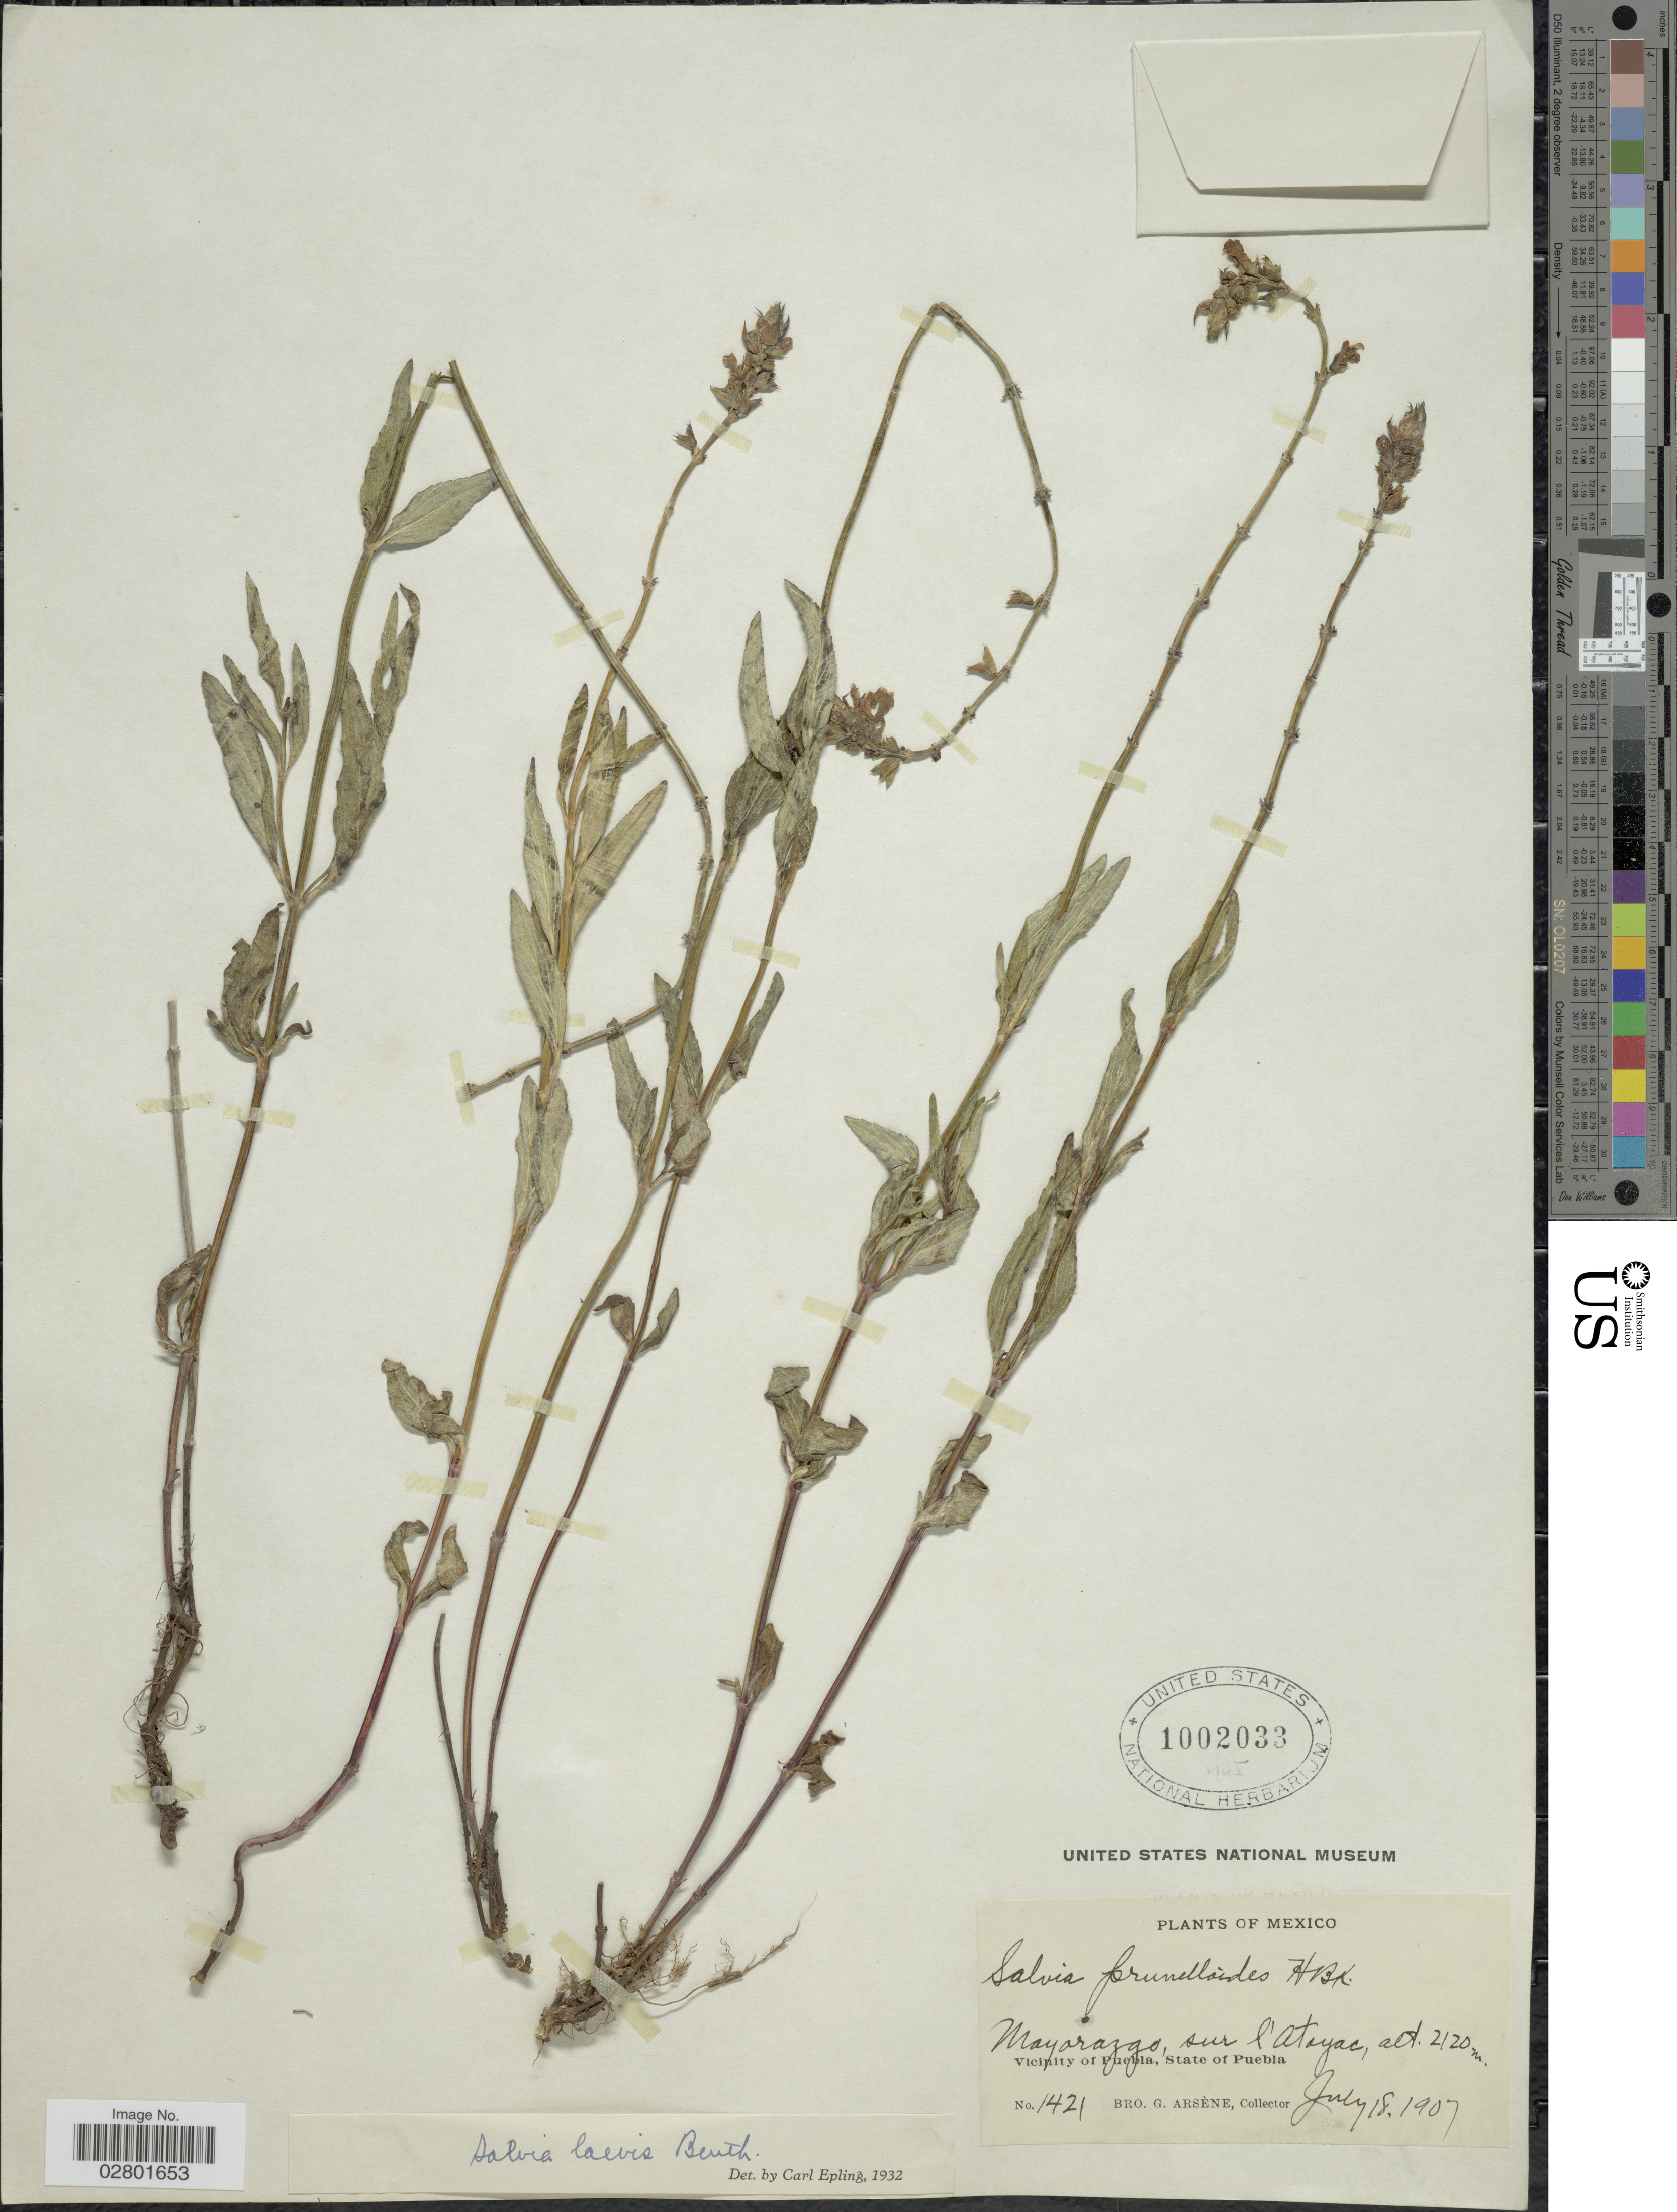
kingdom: Plantae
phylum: Tracheophyta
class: Magnoliopsida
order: Lamiales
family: Lamiaceae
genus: Salvia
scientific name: Salvia laevis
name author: Benth.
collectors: Bro. G. Arsène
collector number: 1421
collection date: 1907-07-18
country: Mexico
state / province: Puebla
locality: Mayorazgo, sur l'Atoyac, Vicinity of Puebla.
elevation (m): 2120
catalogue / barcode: US 1002033